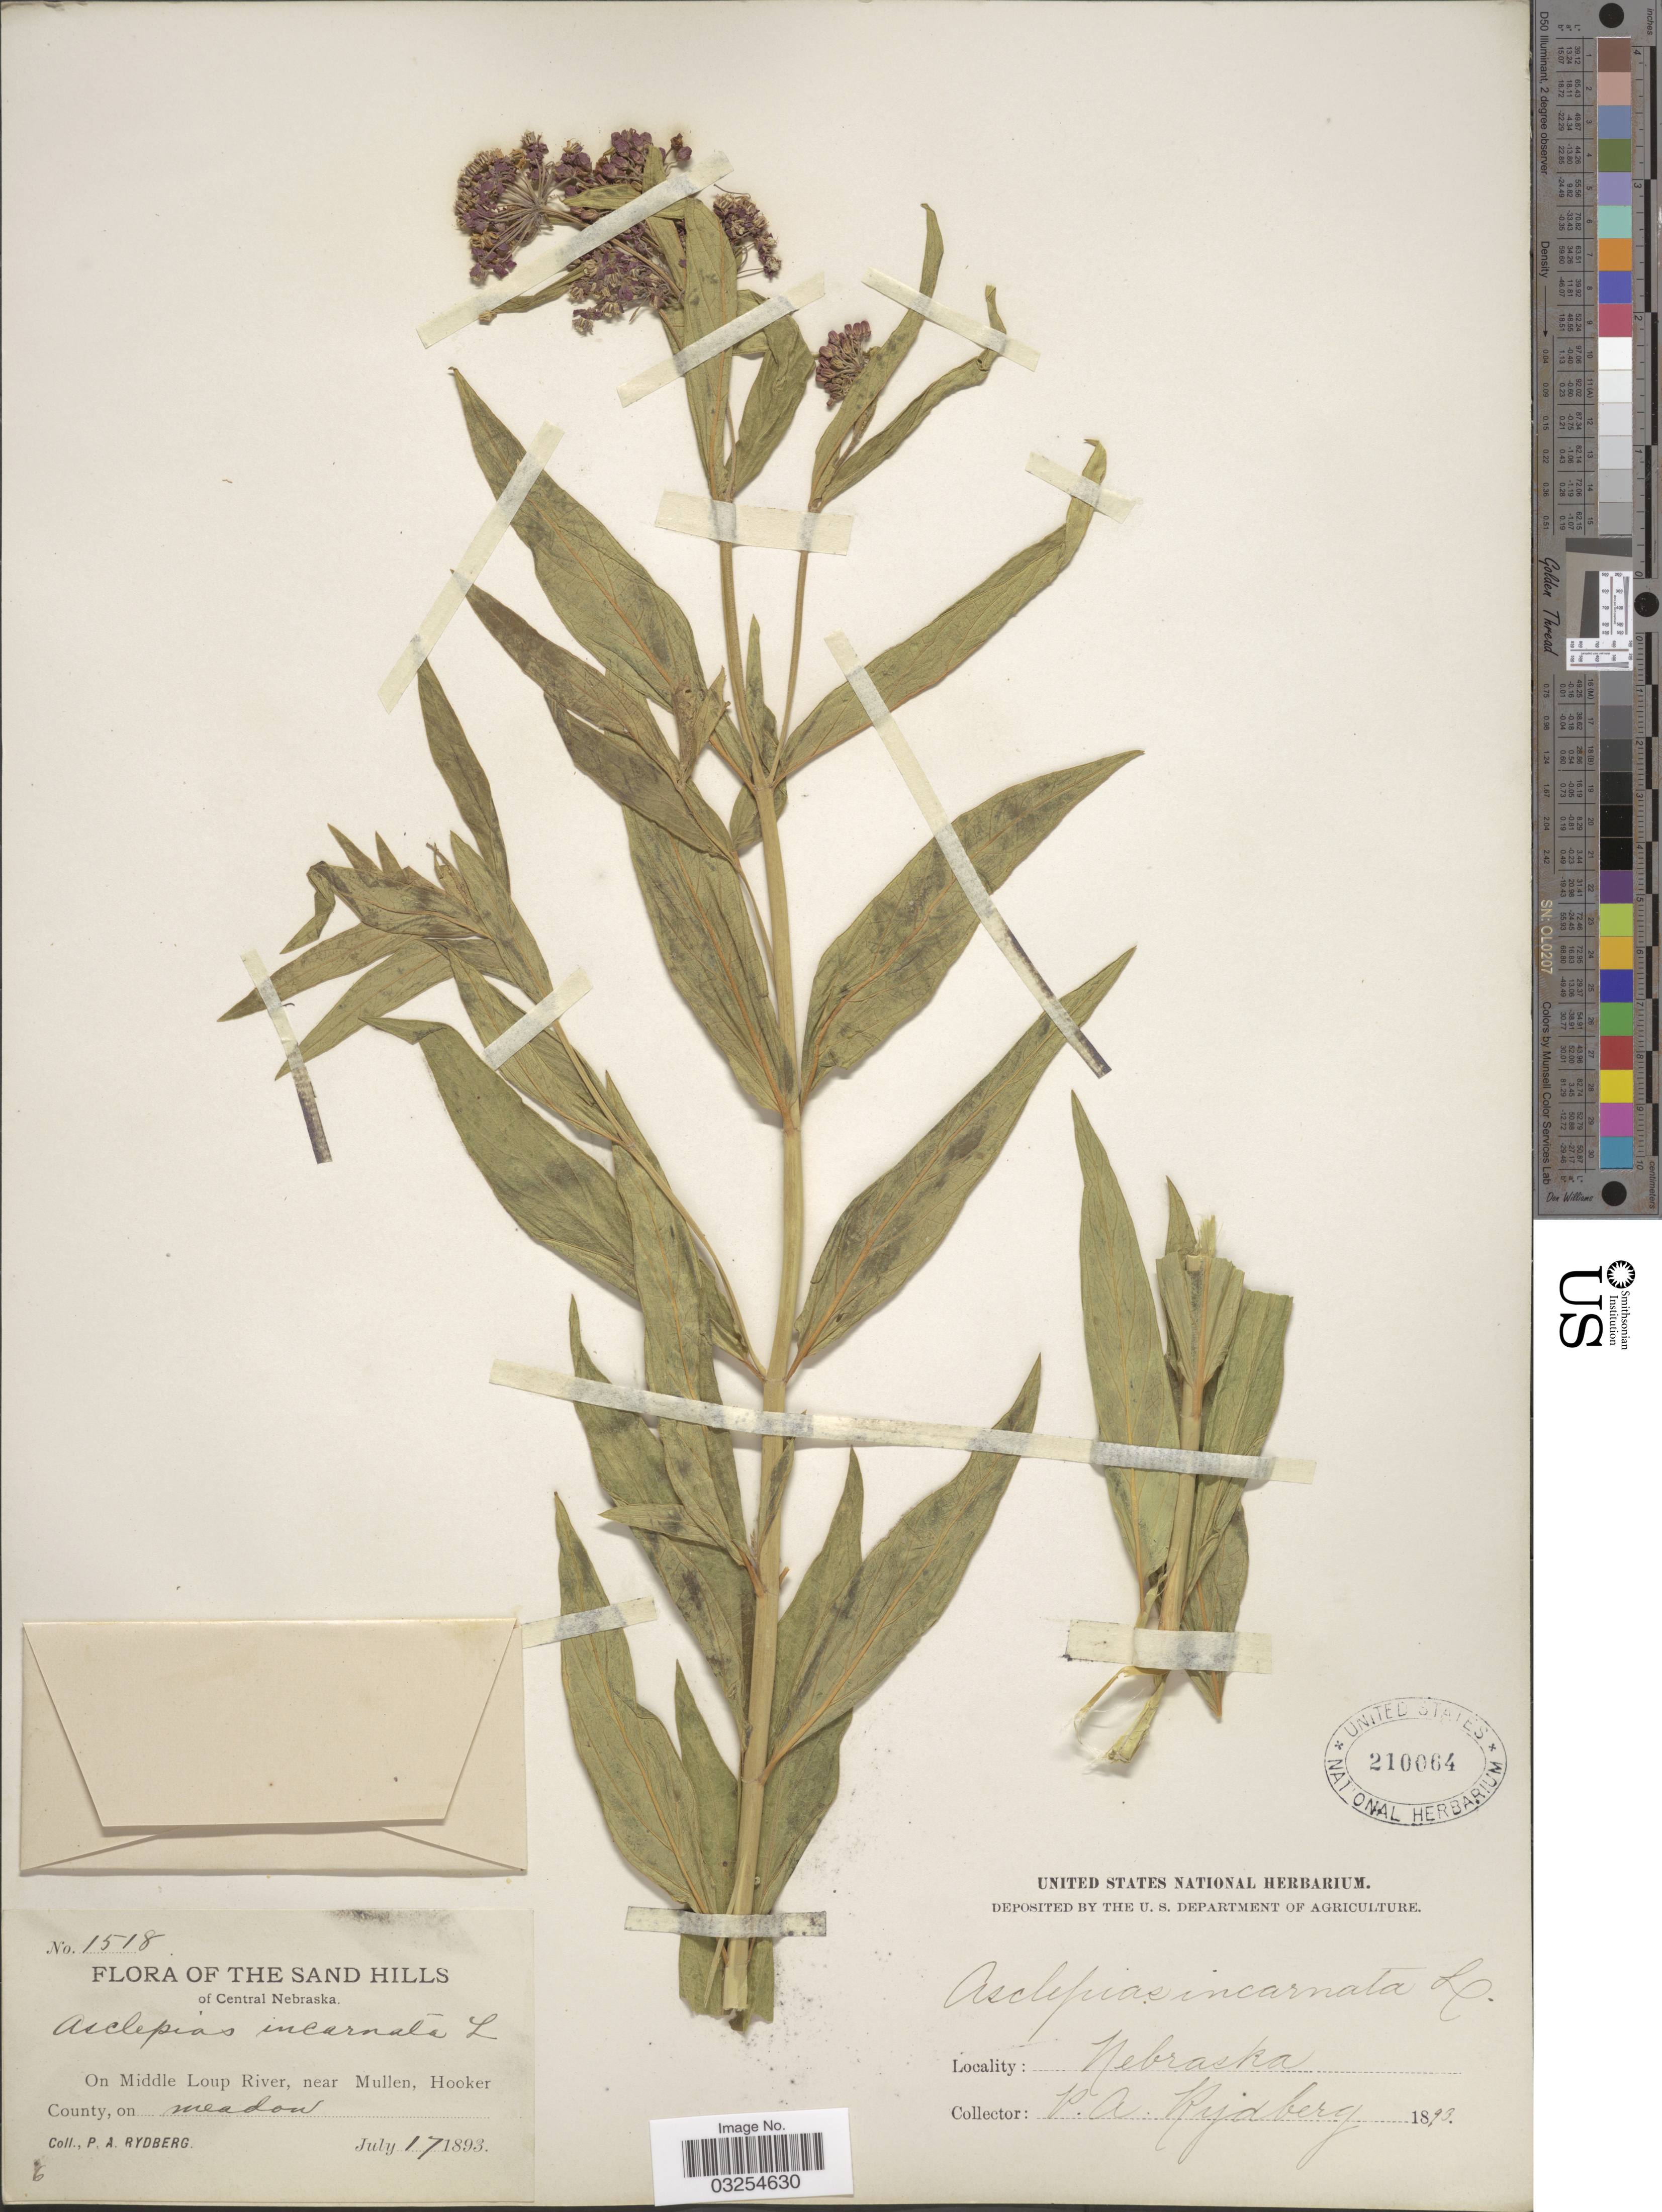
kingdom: Plantae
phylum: Tracheophyta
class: Magnoliopsida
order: Gentianales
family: Apocynaceae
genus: Asclepias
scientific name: Asclepias incarnata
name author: L.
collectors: P. A. Rydberg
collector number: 1518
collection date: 1893-07-17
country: United States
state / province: Nebraska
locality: The Sand Hills of Central Nebraska. On Middle Loup River, near Mullen, Hooker County, on meadow.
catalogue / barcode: US 210064